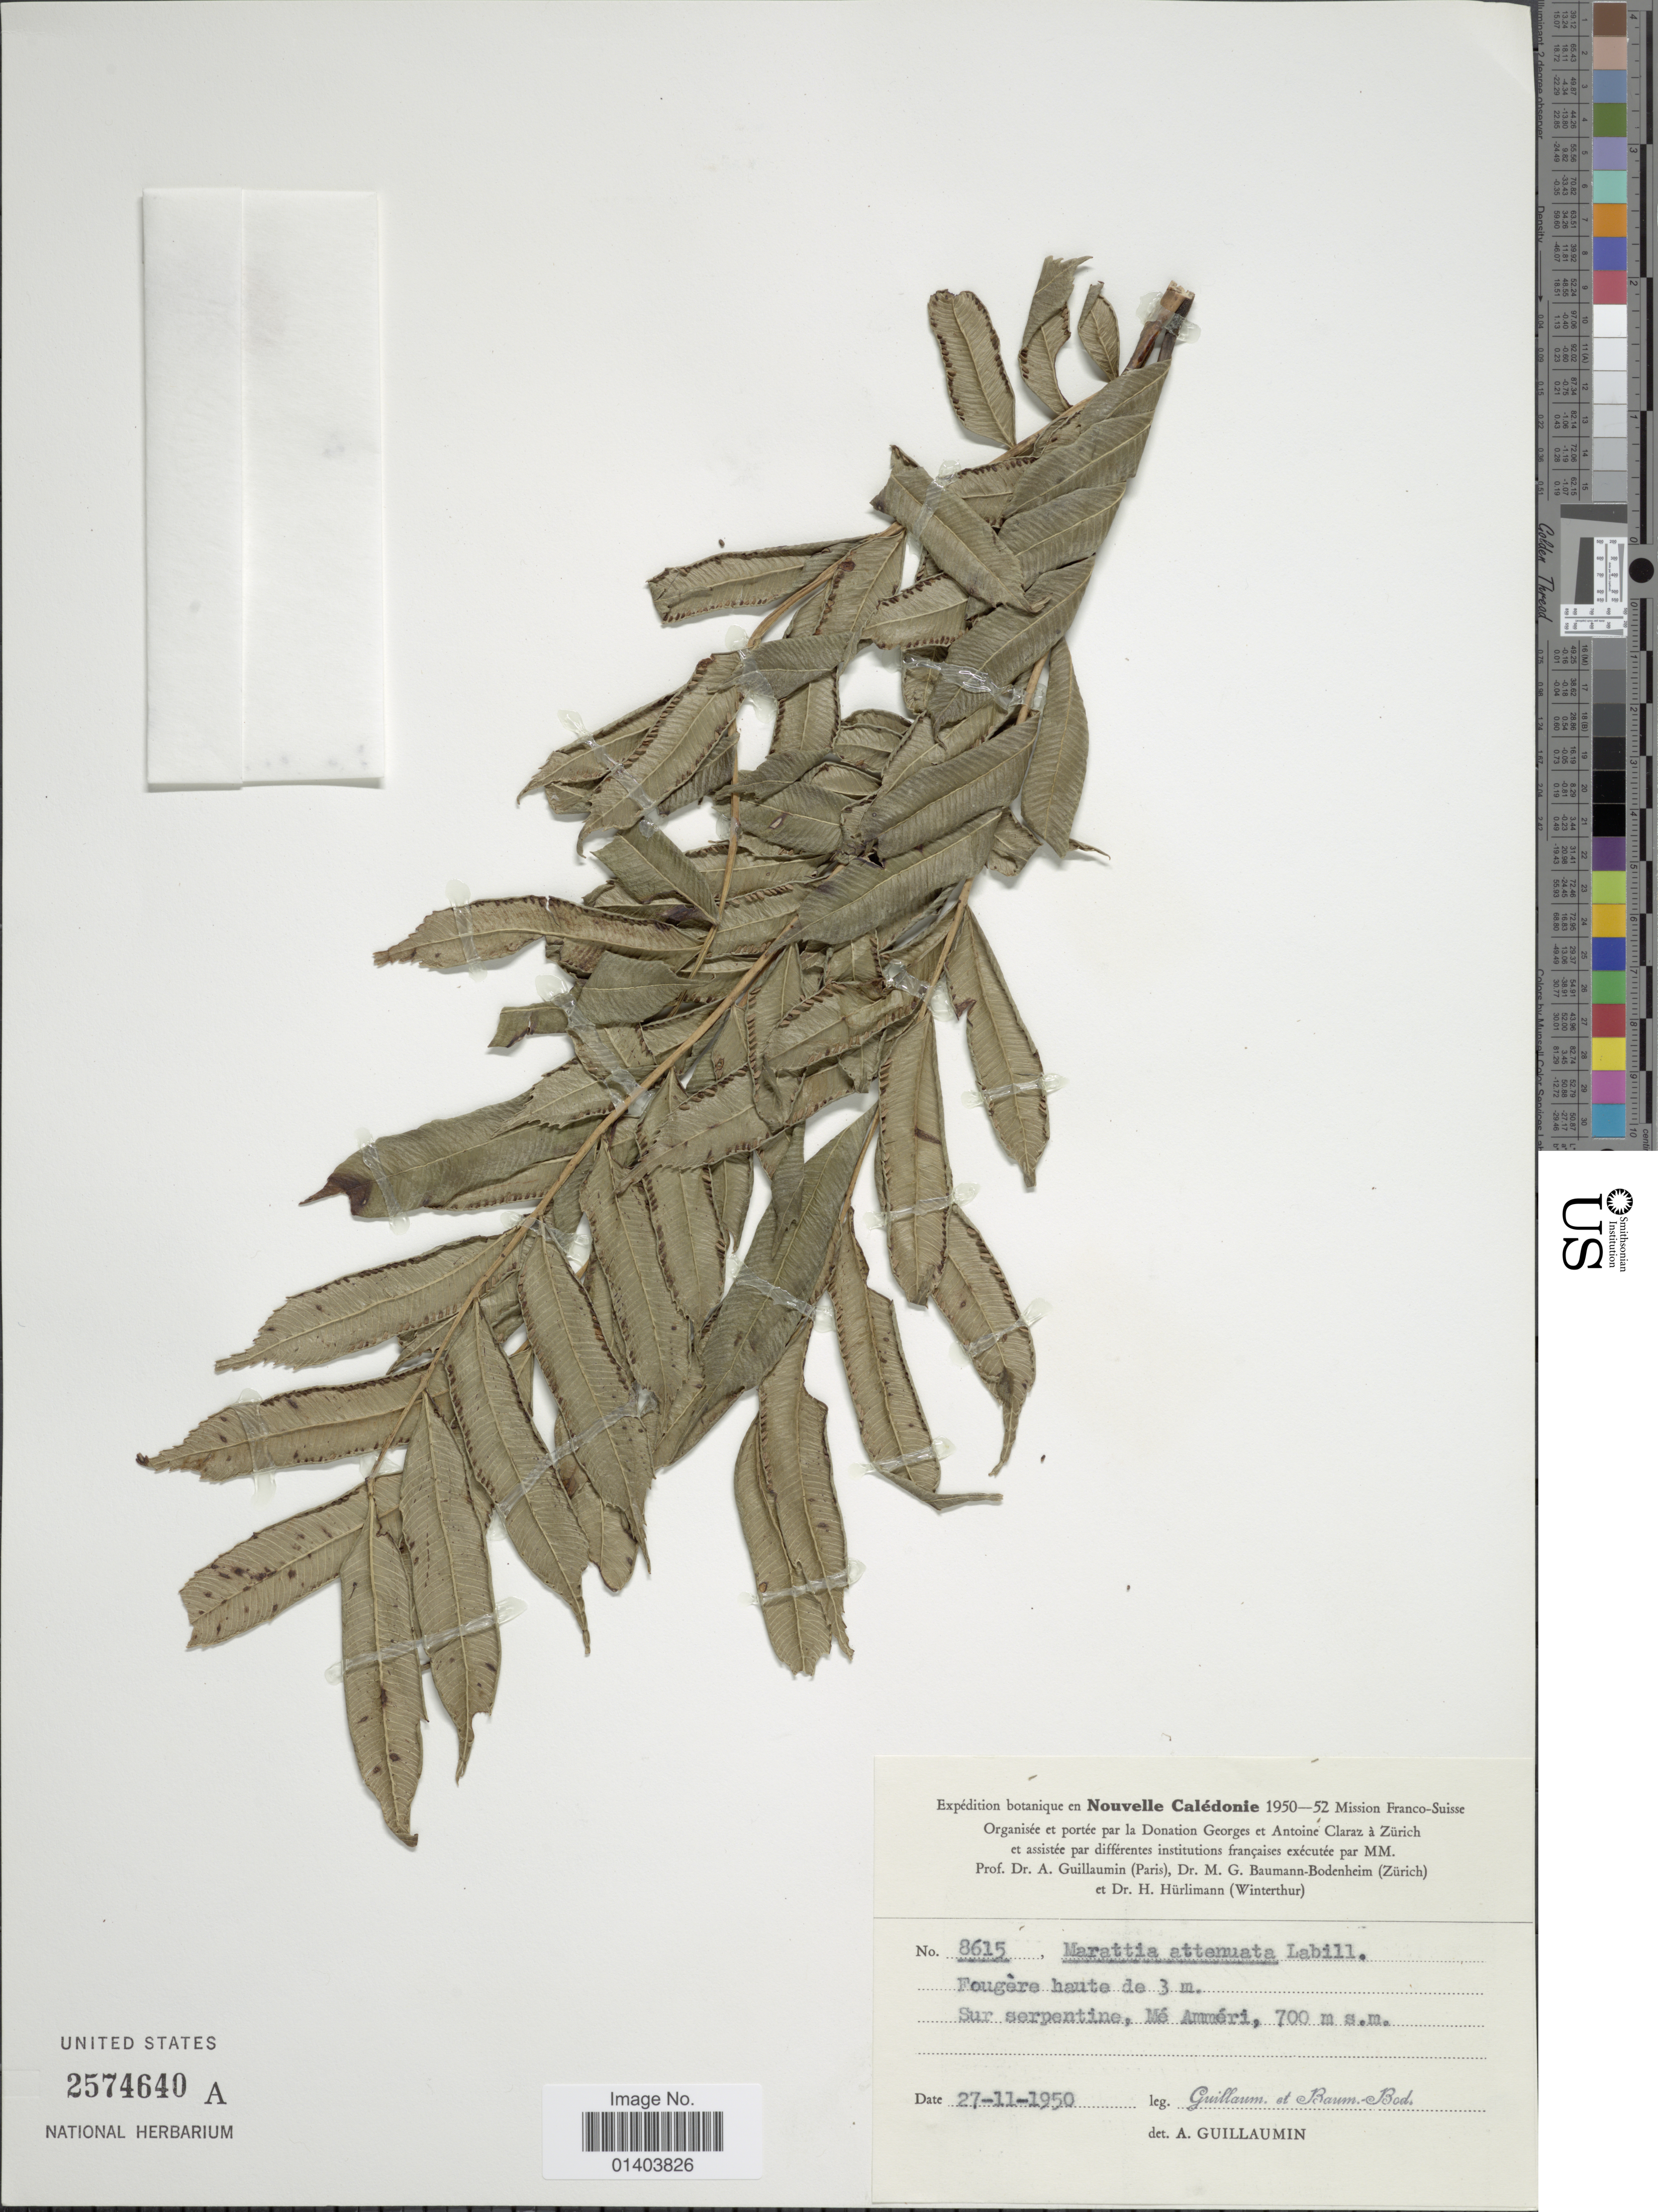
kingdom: Plantae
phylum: Tracheophyta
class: Polypodiopsida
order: Marattiales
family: Marattiaceae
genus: Ptisana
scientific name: Ptisana attenuata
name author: (Labill.) Murdock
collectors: -. Guillaumin & M. G. Baumann-Bodenheim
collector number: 8615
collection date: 1950-11-27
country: New Caledonia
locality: Fougere haute de 3 m. Sur serpentine, Mé Amméri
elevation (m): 700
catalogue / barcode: US 2574640A